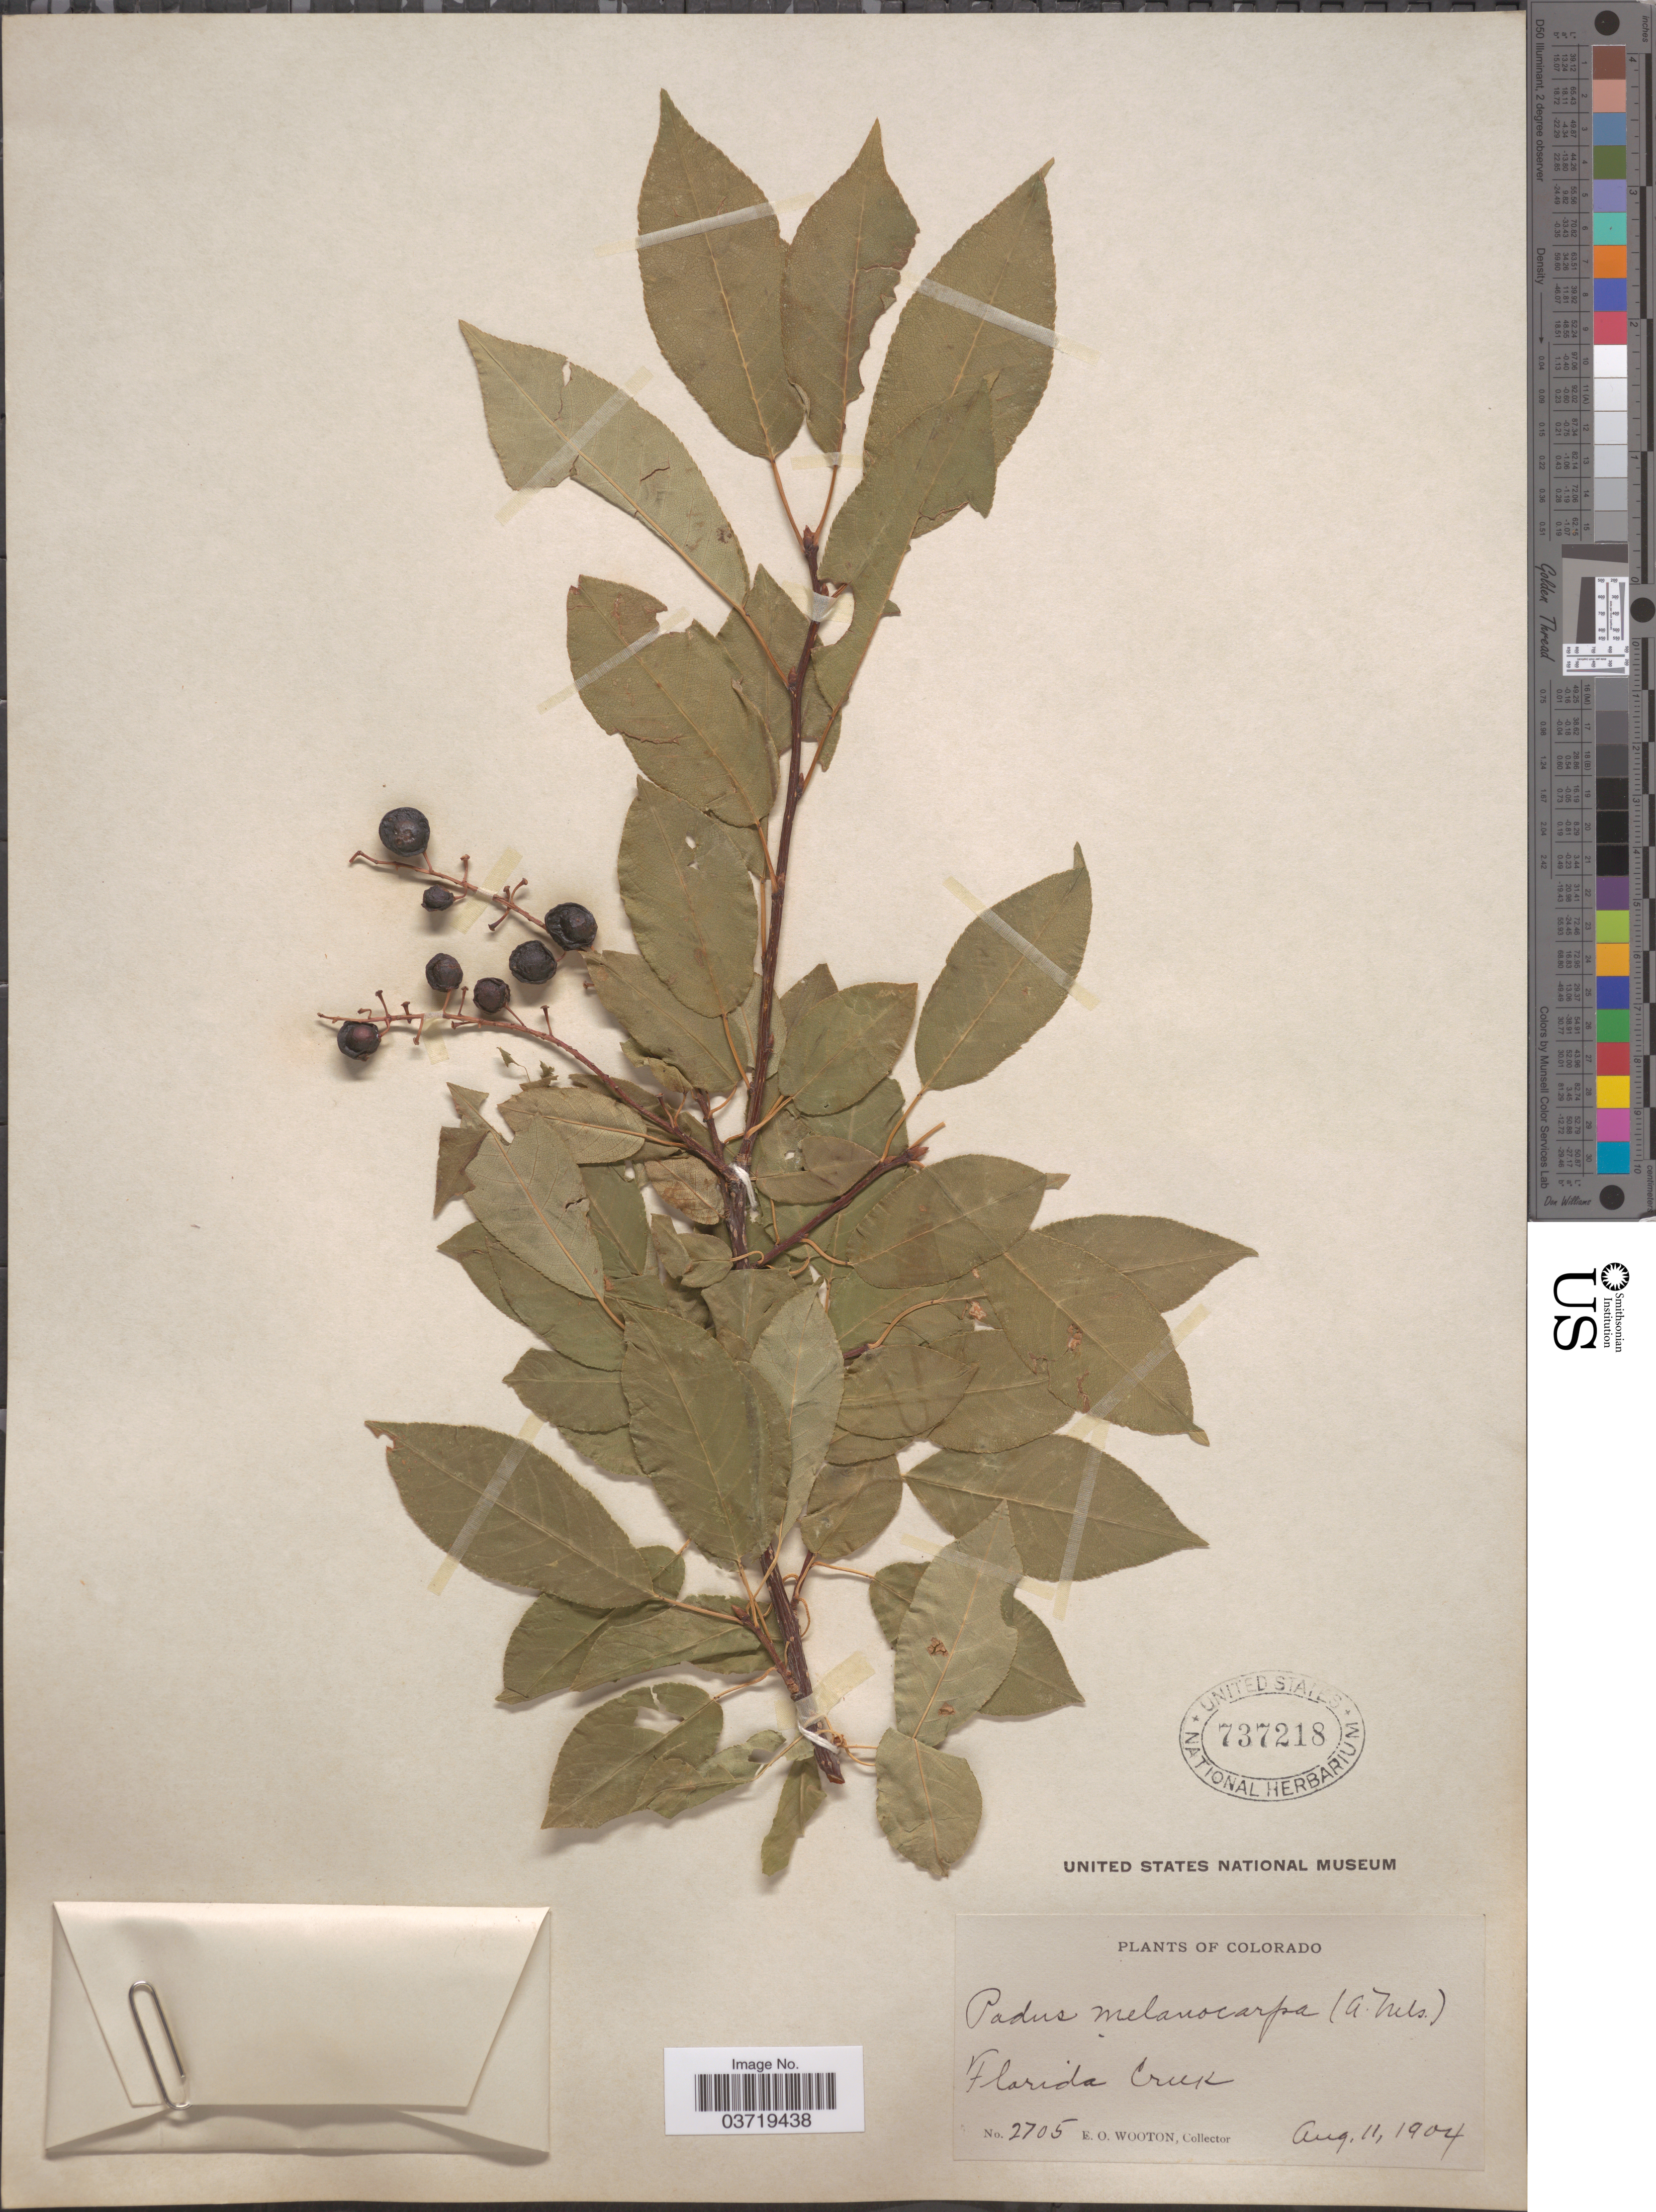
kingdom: Plantae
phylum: Tracheophyta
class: Magnoliopsida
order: Rosales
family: Rosaceae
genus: Prunus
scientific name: Prunus virginiana var. demissa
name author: (Nutt.) Torr.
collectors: E. O. Wooton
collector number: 2705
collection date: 1904-08-11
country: United States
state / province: Colorado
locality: Florida Creek.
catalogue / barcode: US 737218